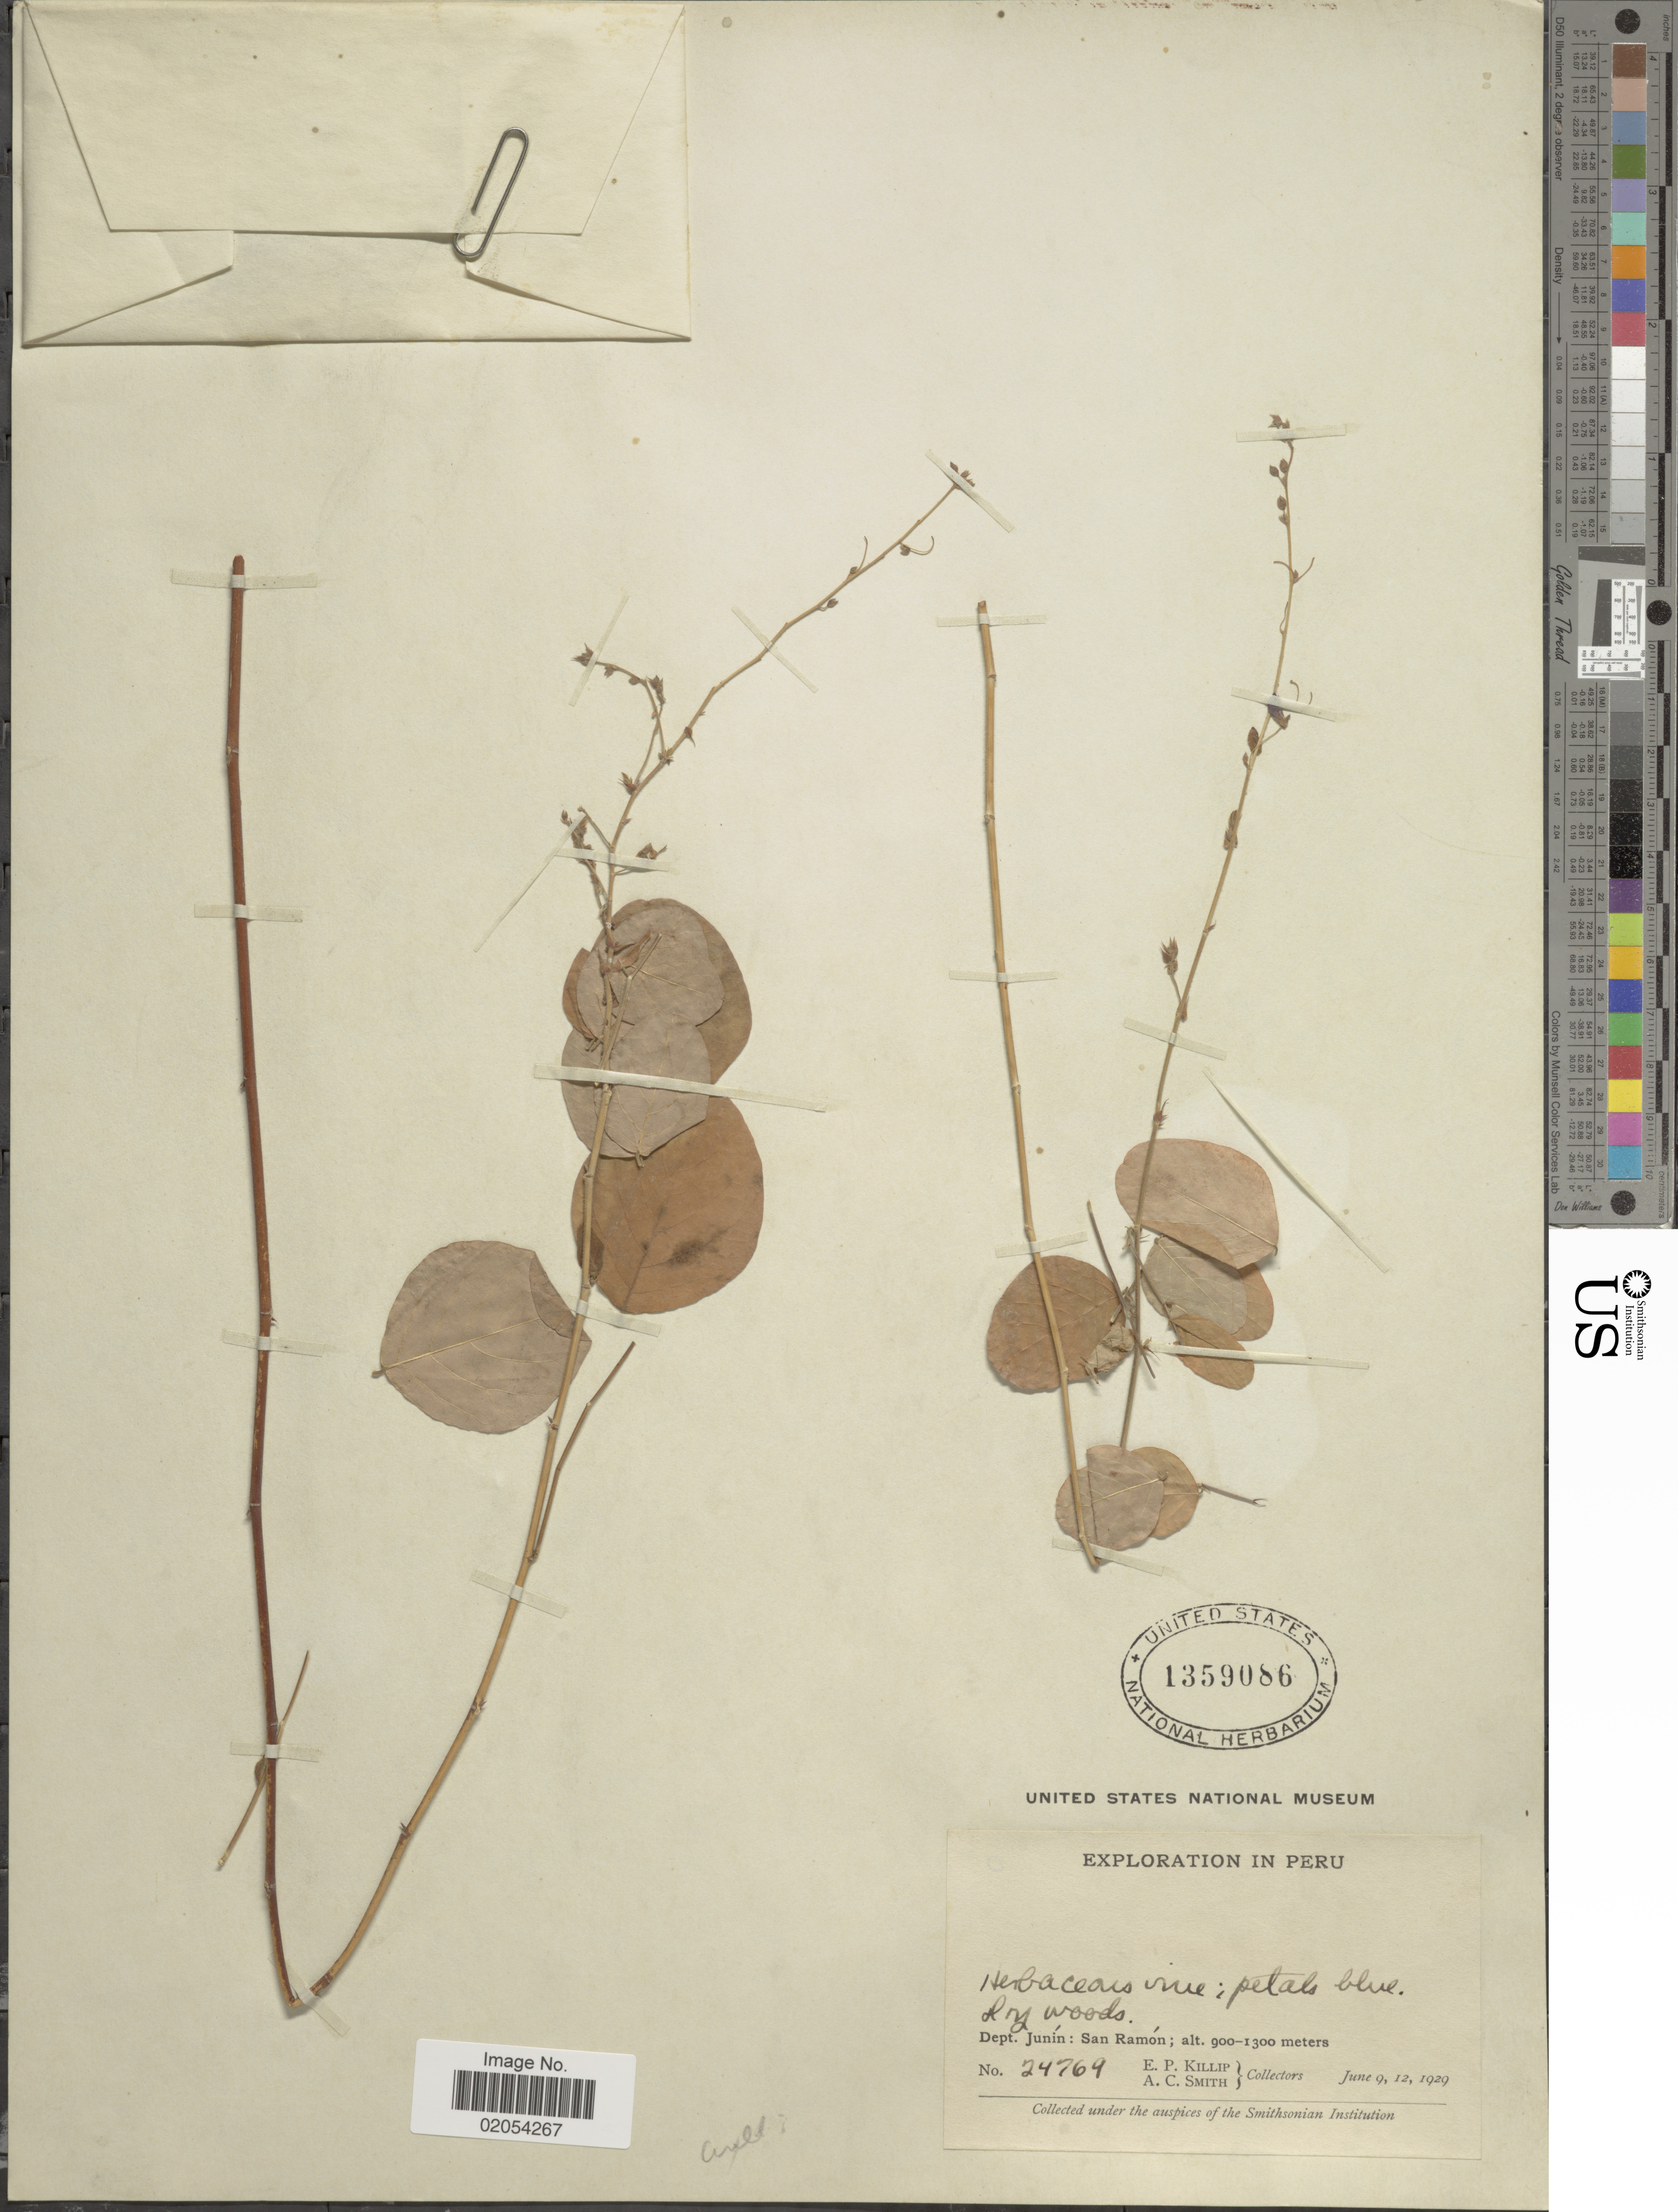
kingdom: Plantae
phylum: Tracheophyta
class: Magnoliopsida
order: Fabales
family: Fabaceae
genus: Desmodium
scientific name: Desmodium sp.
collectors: E. P. Killip & A. C. Smith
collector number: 24769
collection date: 1929-06-09/1929-06-12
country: Peru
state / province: Junín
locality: Dept. Junin: San Ramon.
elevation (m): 900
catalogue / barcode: US 1359086